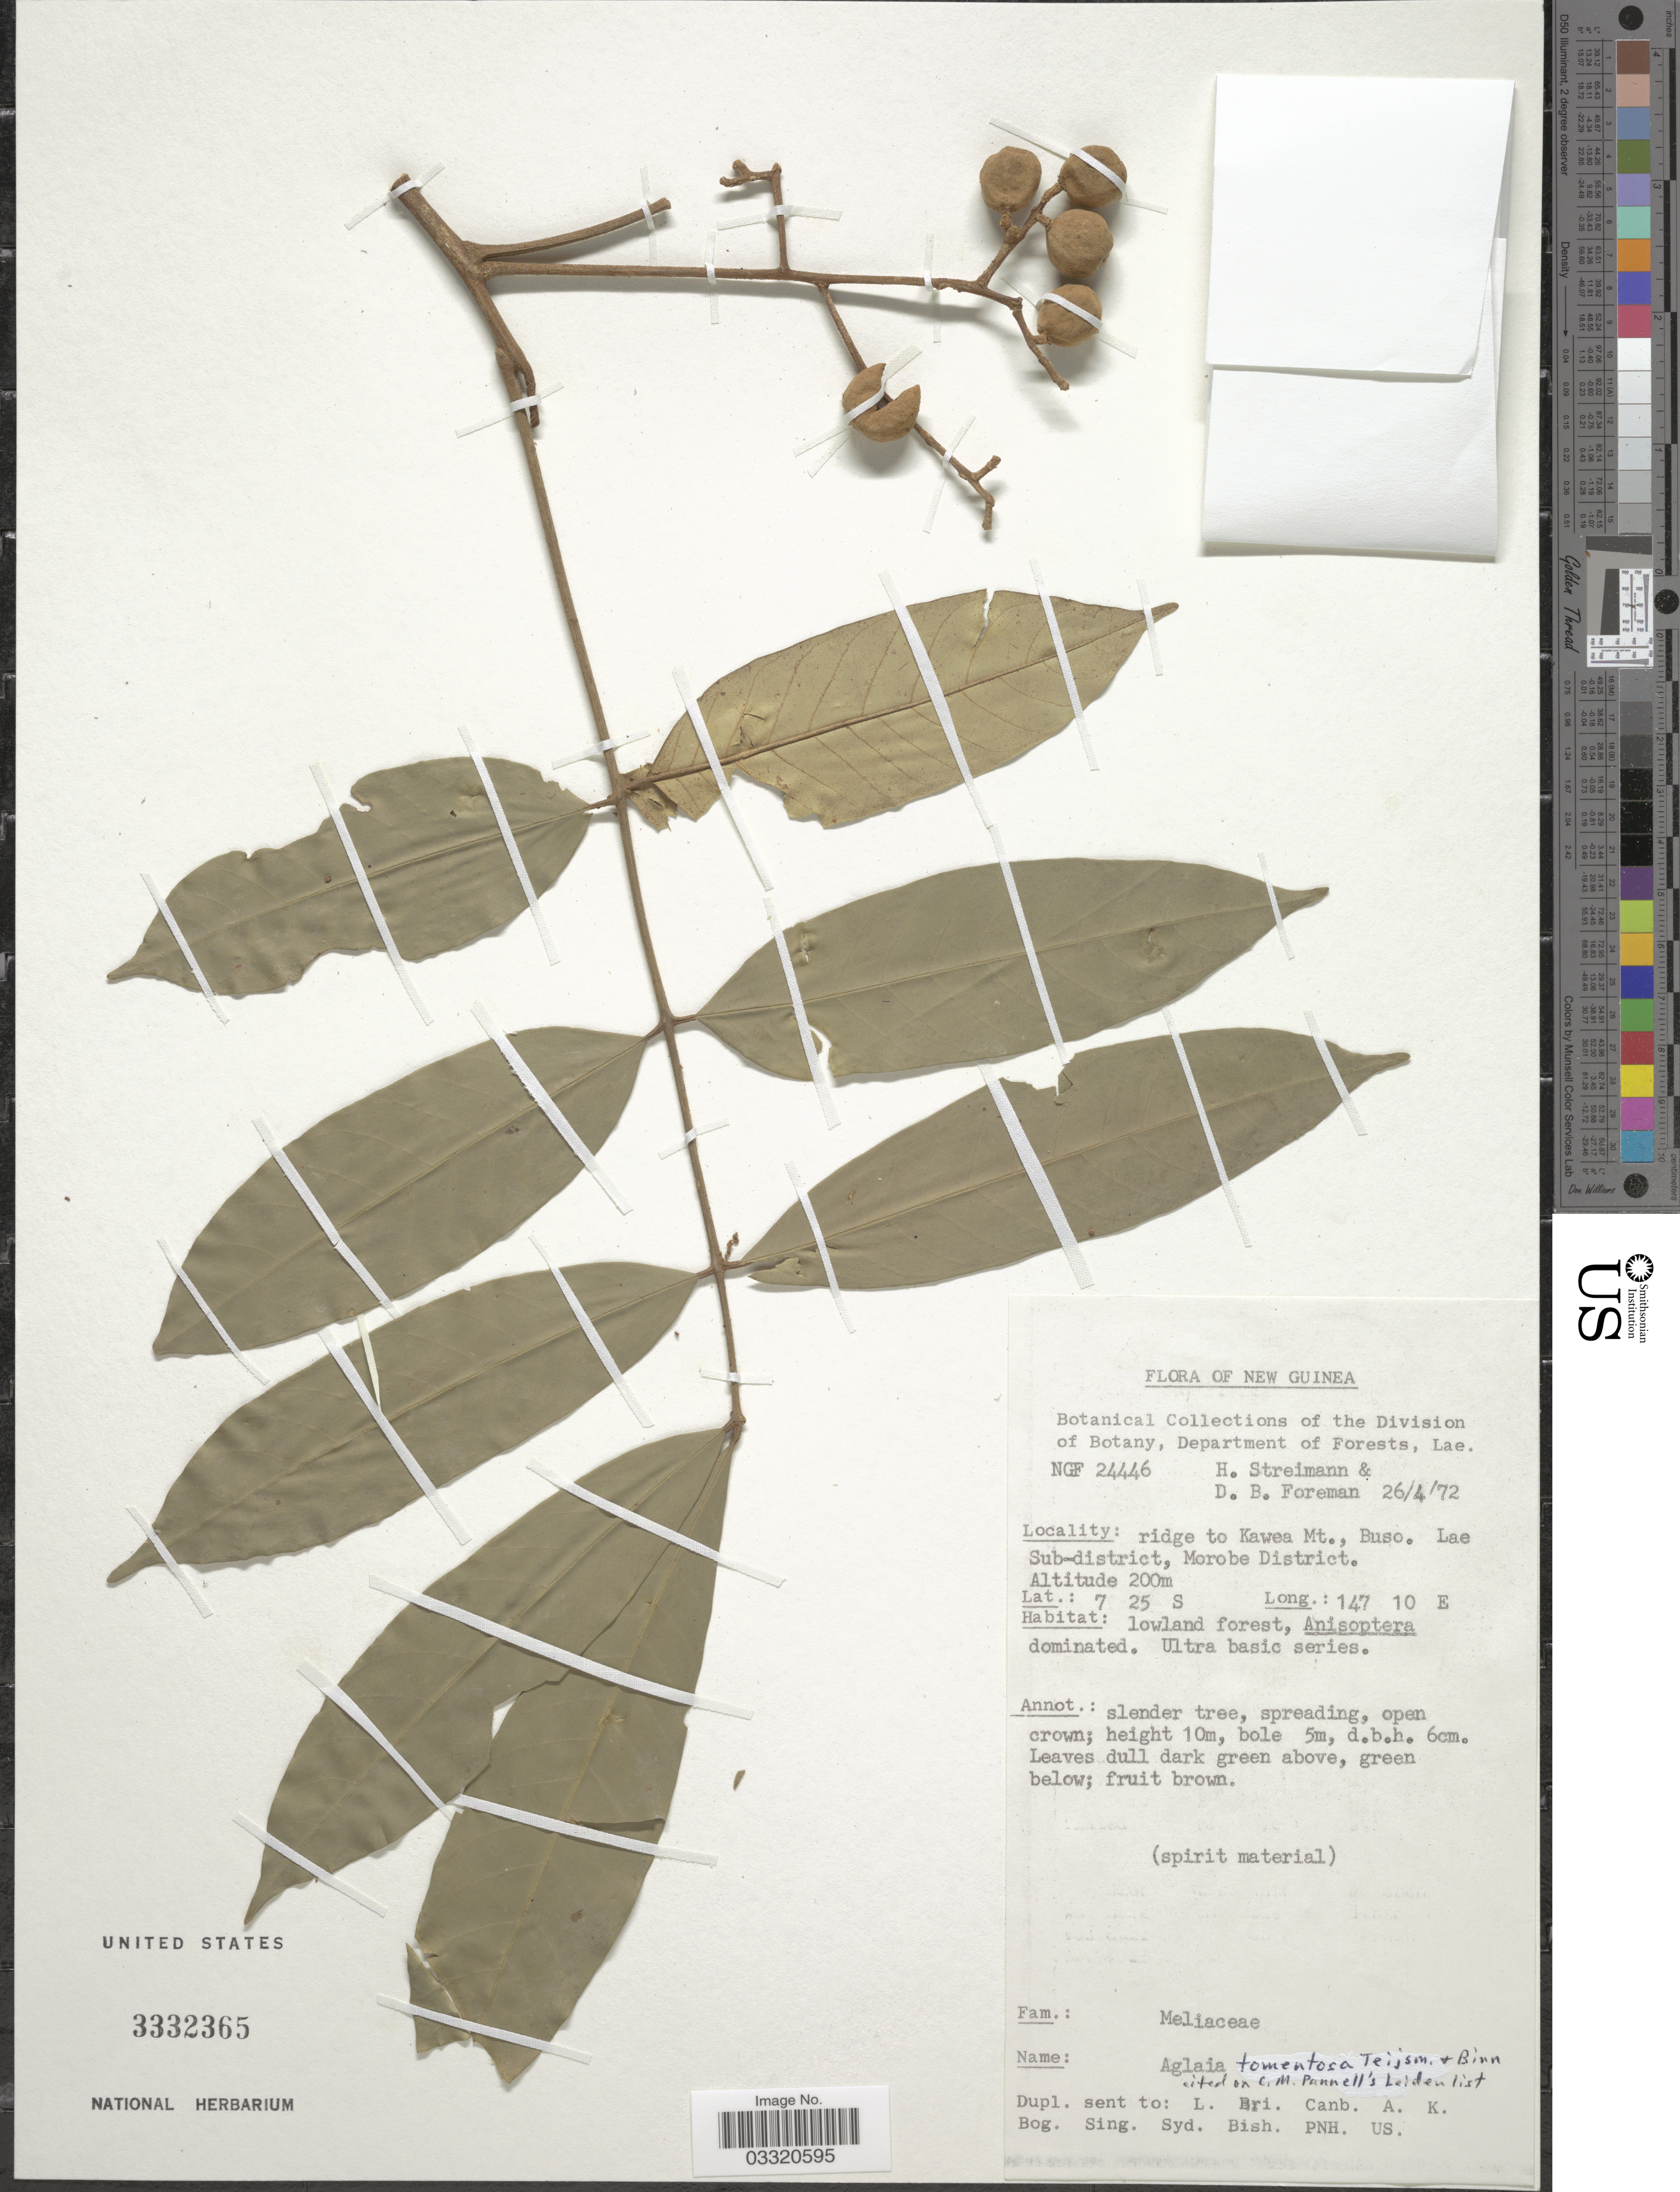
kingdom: Plantae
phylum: Tracheophyta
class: Magnoliopsida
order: Sapindales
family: Meliaceae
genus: Aglaia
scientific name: Aglaia tomentosa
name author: Teijsm. & Binn.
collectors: H. Streimann & D. Foreman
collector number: NGF 24446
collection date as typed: Transcribed d/m/y: 26/4/72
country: Papua New Guinea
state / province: Morobe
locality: New Guinea. Ridge to Kawea Mt., Buso. Lae Sub-district, Morobe District.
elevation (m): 200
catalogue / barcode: US 3332365